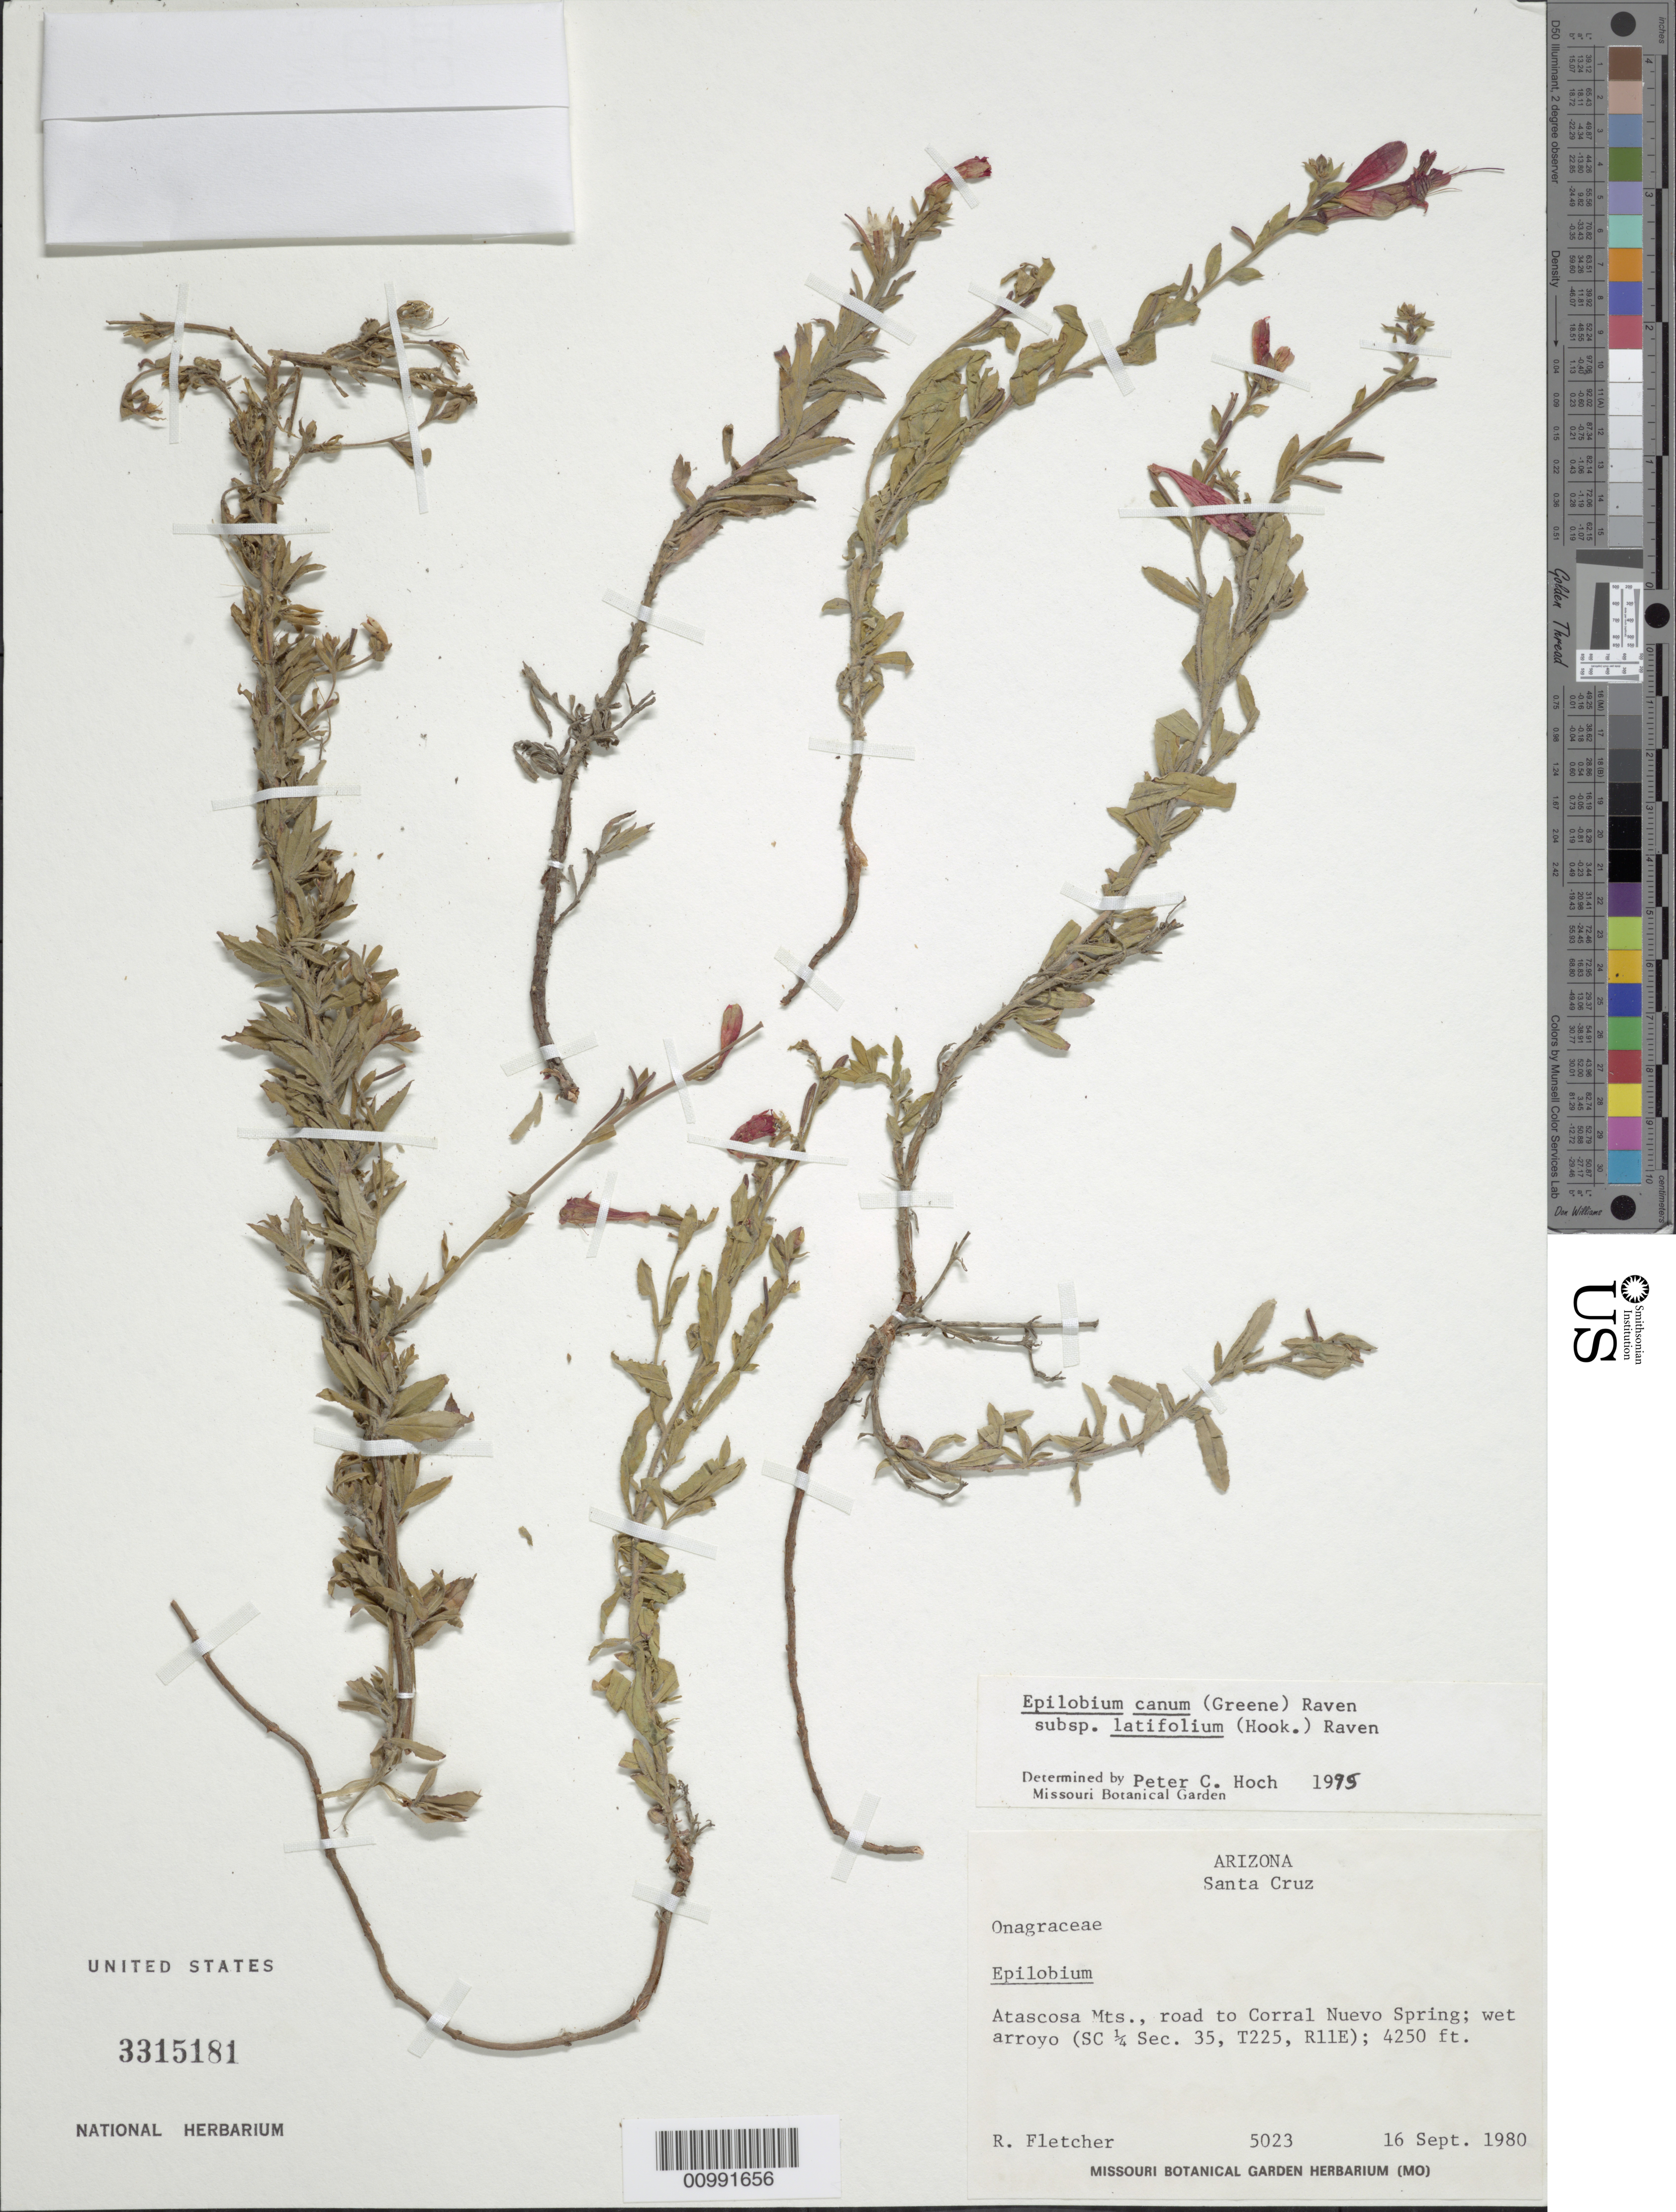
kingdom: Plantae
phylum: Tracheophyta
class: Magnoliopsida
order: Myrtales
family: Onagraceae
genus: Epilobium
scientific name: Epilobium canum subsp. latifolium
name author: (Hook.) P.H. Raven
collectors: -. Fletcher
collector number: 5023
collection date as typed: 16 Sep 1890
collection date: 1890-09-16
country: United States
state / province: Arizona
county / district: Santa Cruz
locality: Atascosa Mountains. Road to Corral Nuevo Spring; wet arroyo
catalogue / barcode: US 3315181